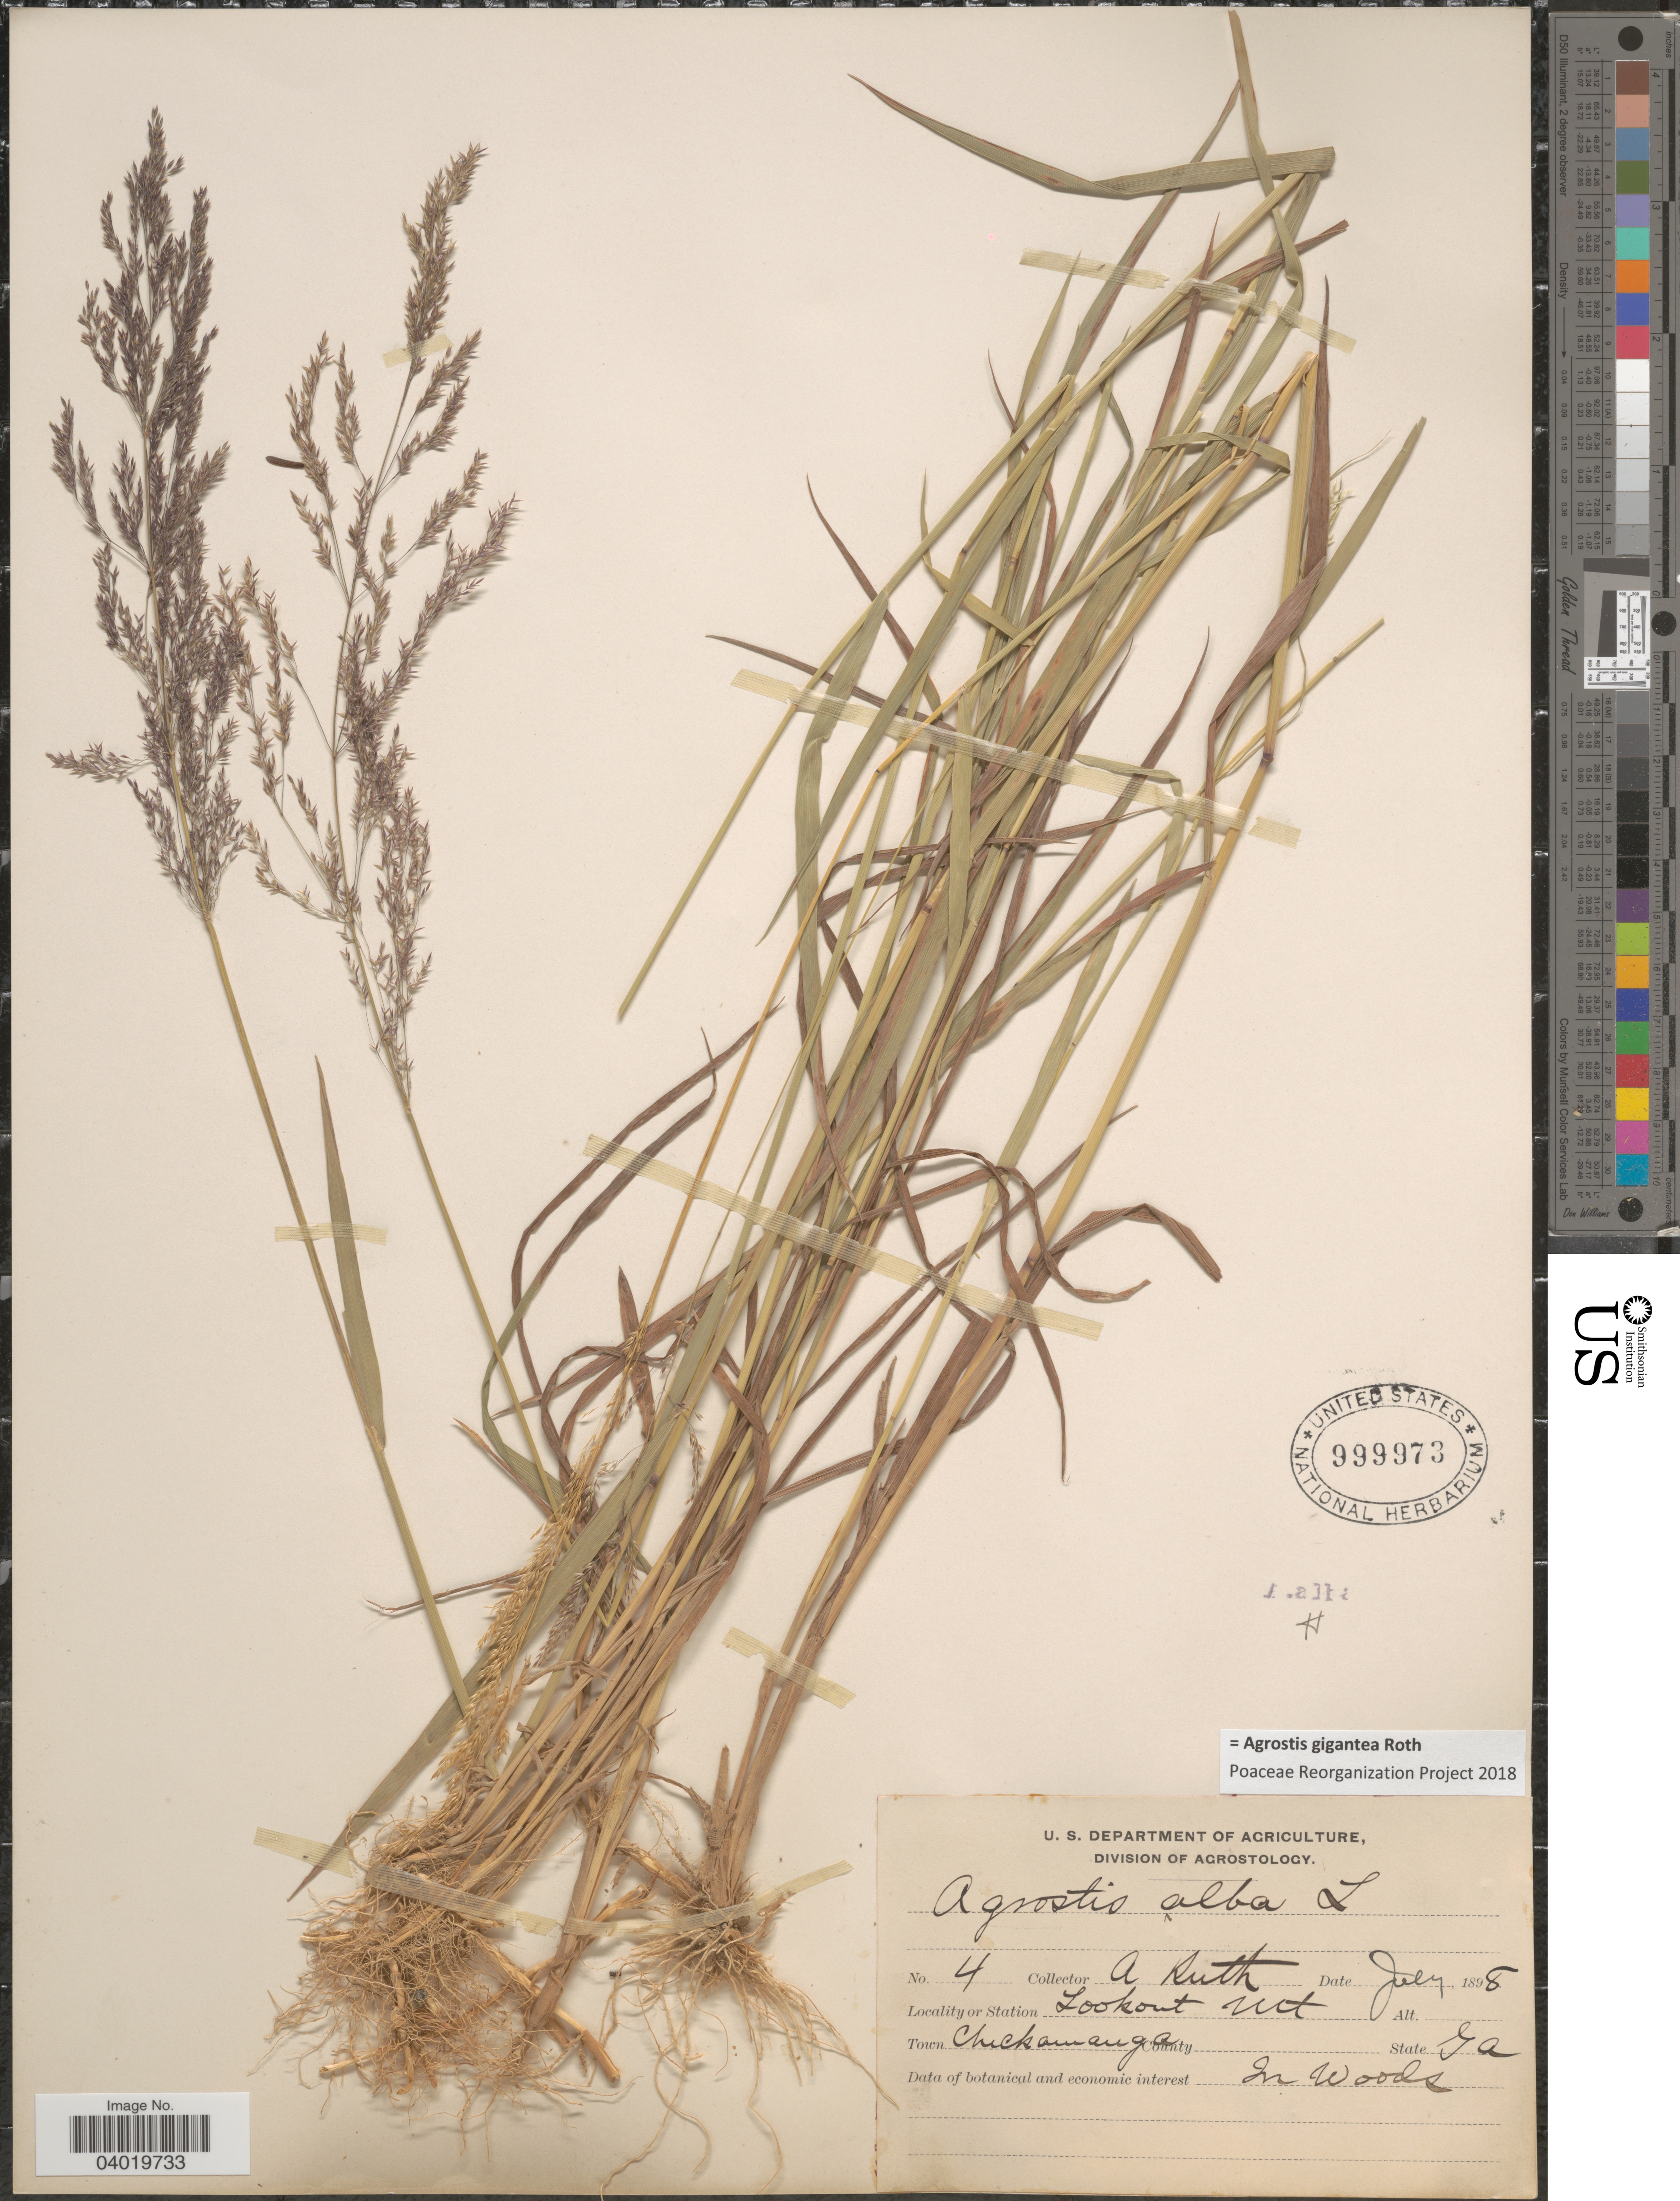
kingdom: Plantae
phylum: Tracheophyta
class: Liliopsida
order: Poales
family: Poaceae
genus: Agrostis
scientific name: Agrostis gigantea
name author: Roth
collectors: A. Ruth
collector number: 4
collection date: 1898-07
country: United States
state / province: Georgia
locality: Station Lookout Mt. Town Chickamauga.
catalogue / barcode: US 999973